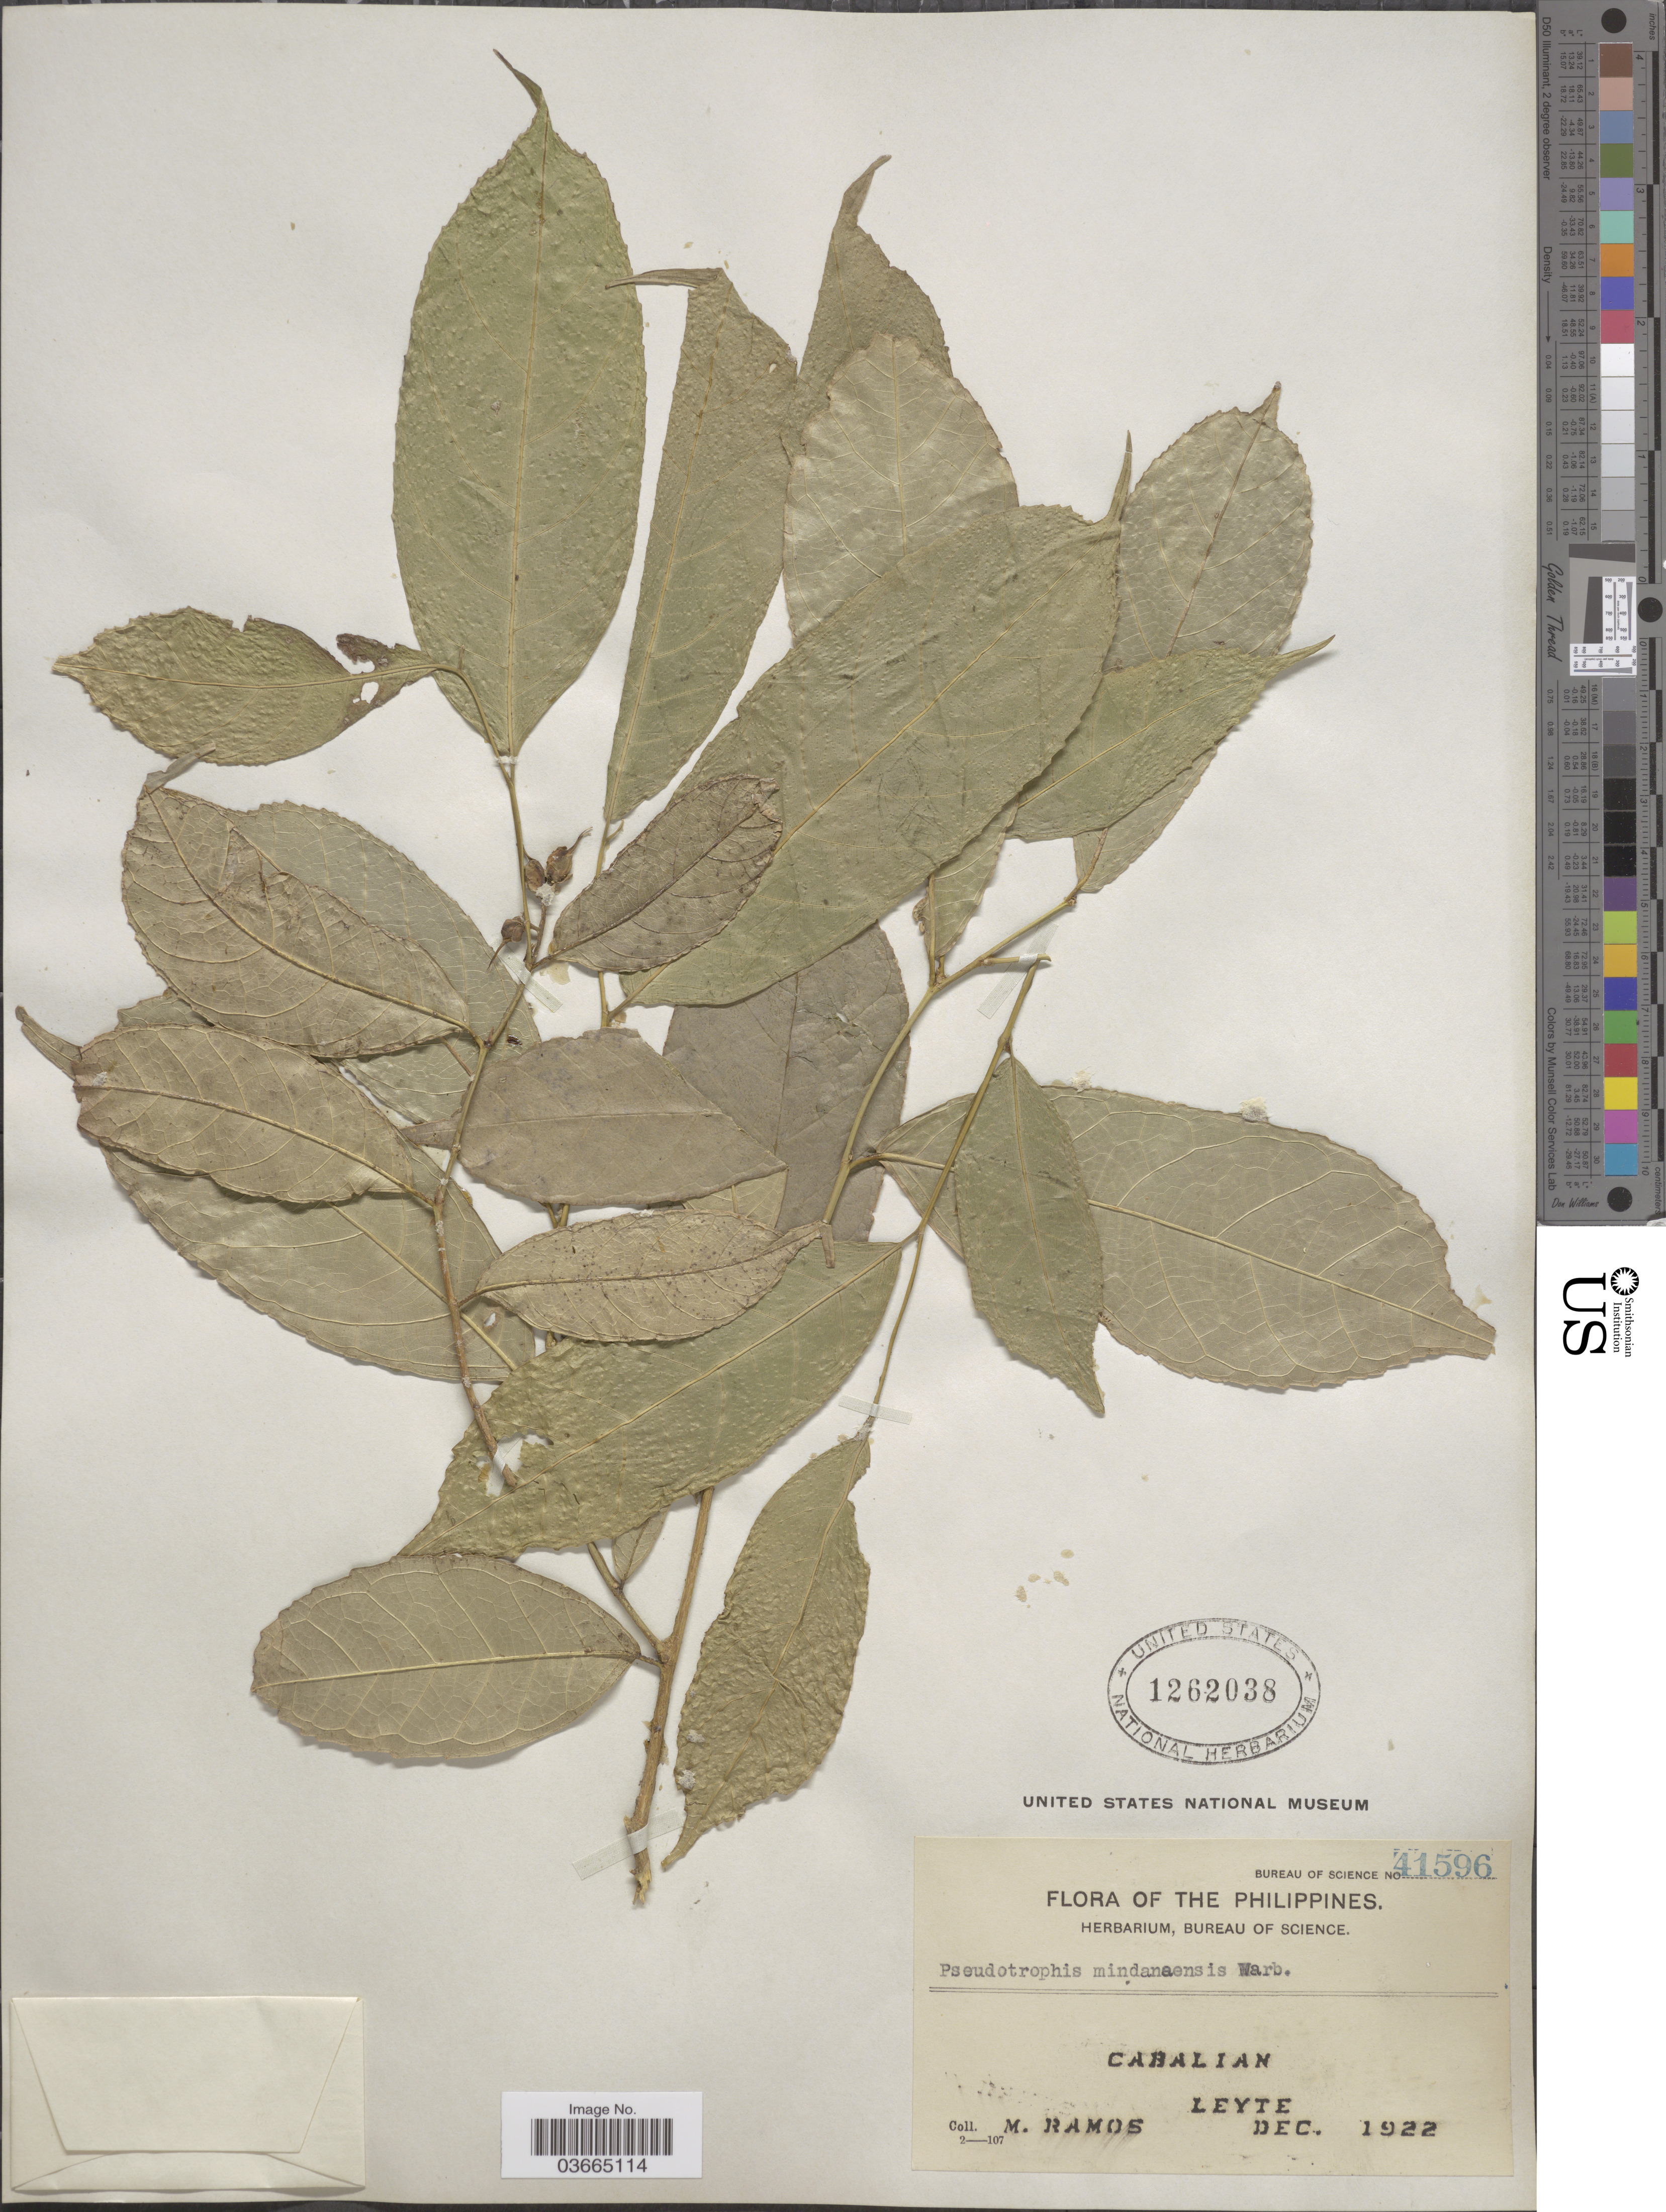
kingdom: Plantae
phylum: Tracheophyta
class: Magnoliopsida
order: Rosales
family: Moraceae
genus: Taxotrophis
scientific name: Taxotrophis macrophylla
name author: (Blume) Boerl.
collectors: M. Ramos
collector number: Bureau of Science 41596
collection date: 1922-12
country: Philippines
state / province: Eastern Visayas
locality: The Philippines. Cabalian. Leyte.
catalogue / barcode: US 1262038